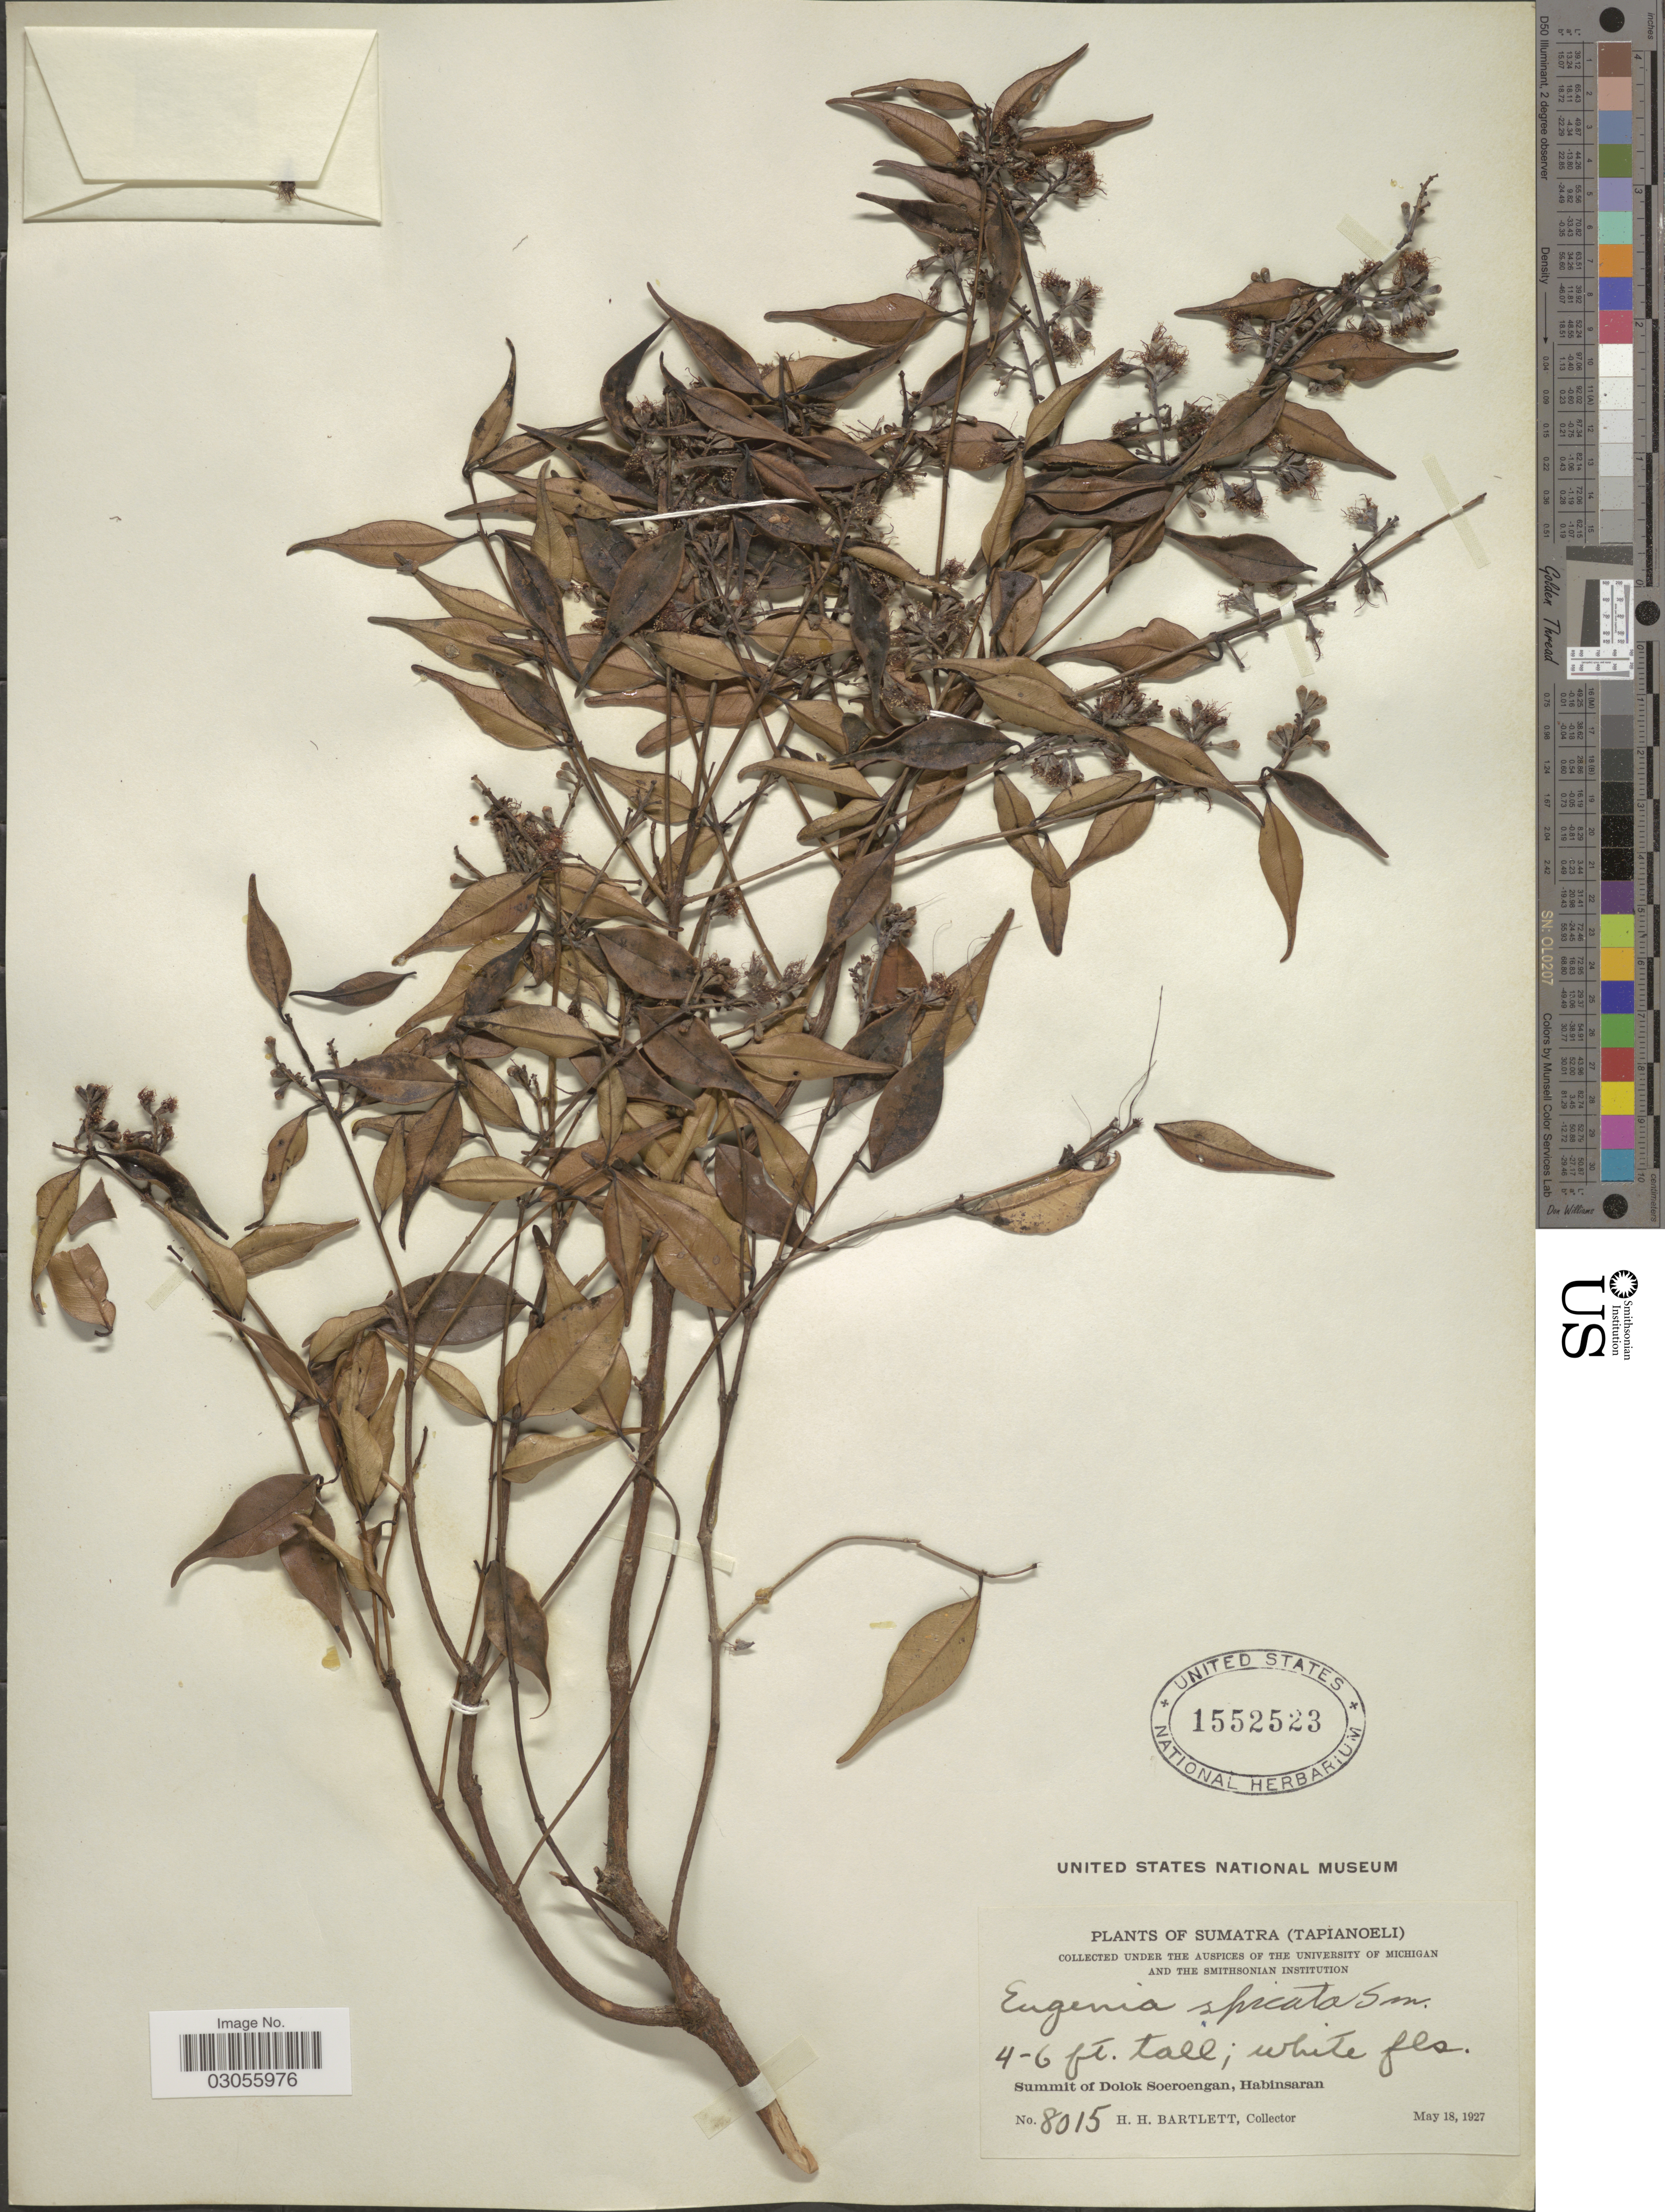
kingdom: Plantae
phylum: Tracheophyta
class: Magnoliopsida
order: Myrtales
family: Myrtaceae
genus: Syzygium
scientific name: Syzygium zeylanicum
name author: (L.) DC.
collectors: H. H. Bartlett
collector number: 8015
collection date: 1927-05-18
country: Indonesia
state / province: Sumatra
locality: (Tapianoeli). Summit of Dolok Soeroengan, Habinsaran.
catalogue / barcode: US 1552523